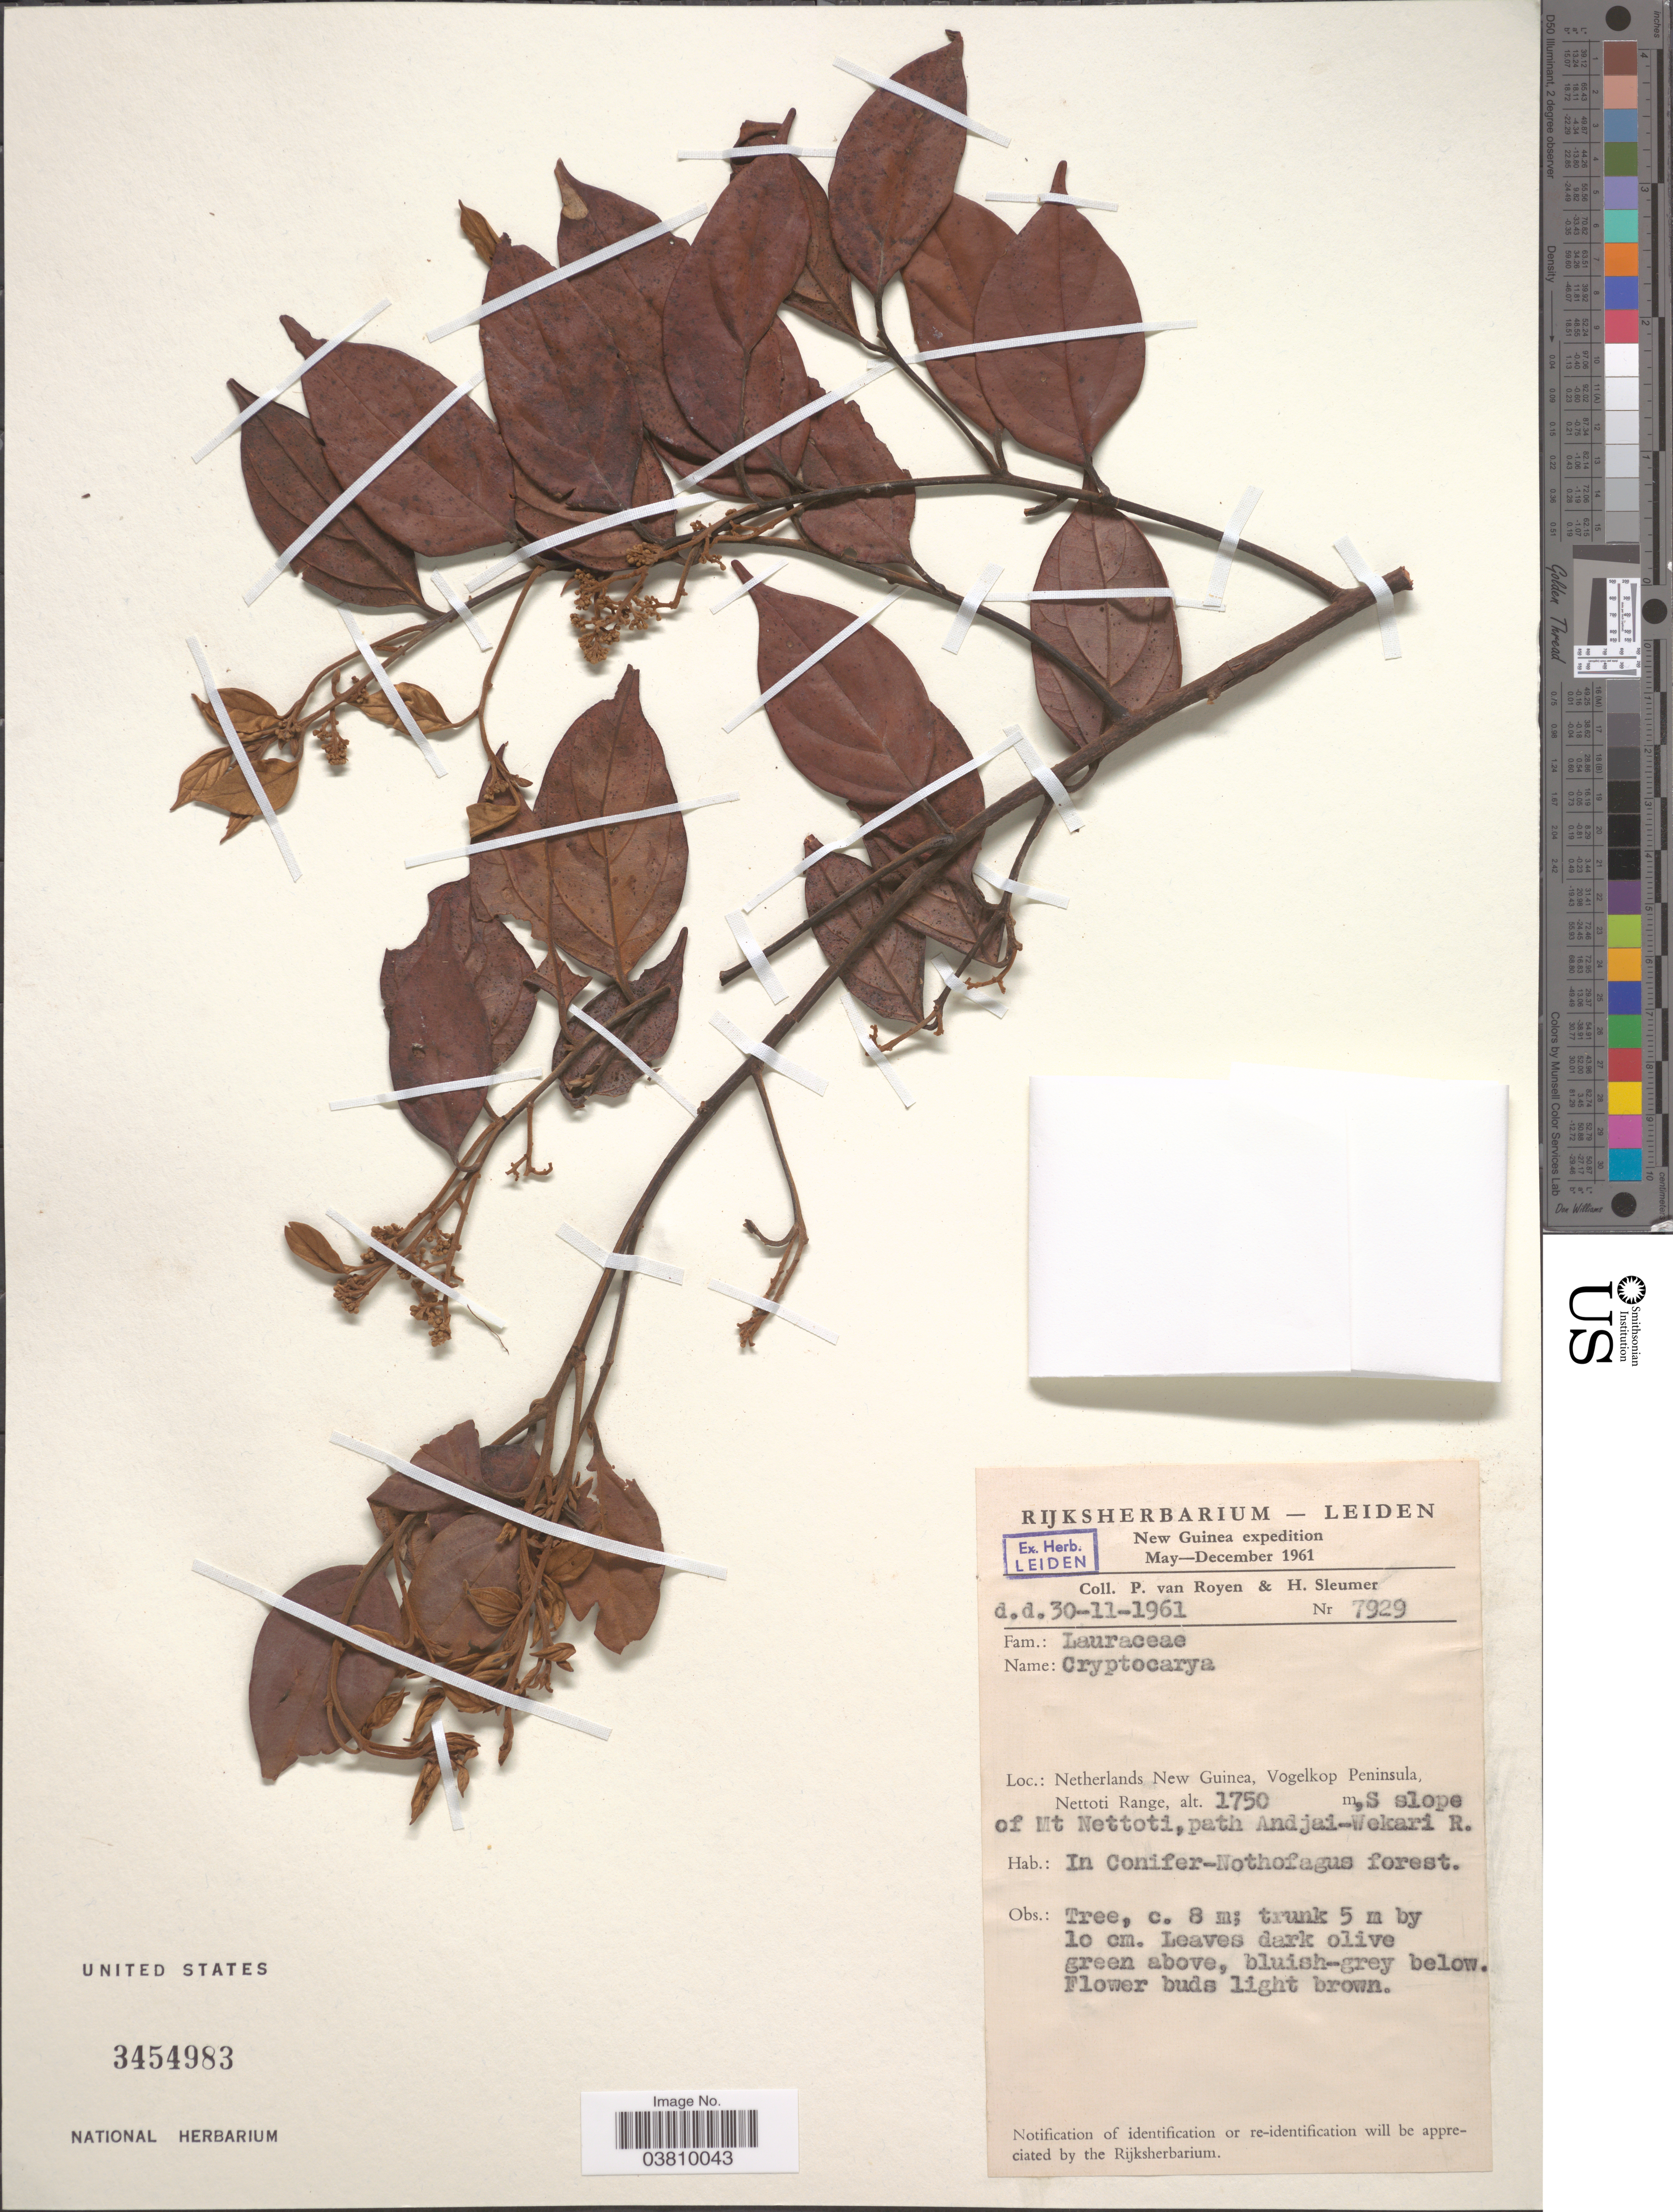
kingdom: Plantae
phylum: Tracheophyta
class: Magnoliopsida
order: Laurales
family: Lauraceae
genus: Cryptocarya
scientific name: Cryptocarya sp.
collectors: P. van Royen & H. O. Sleumer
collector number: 7929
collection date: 1961-11-30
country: Indonesia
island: New Guinea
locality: Netherlands New Guinea, Vogelkop Peninsula, Nettoti Range, S slope of Mt Nettoti, path Andjai - Wekari R.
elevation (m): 1750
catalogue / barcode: US 3454983